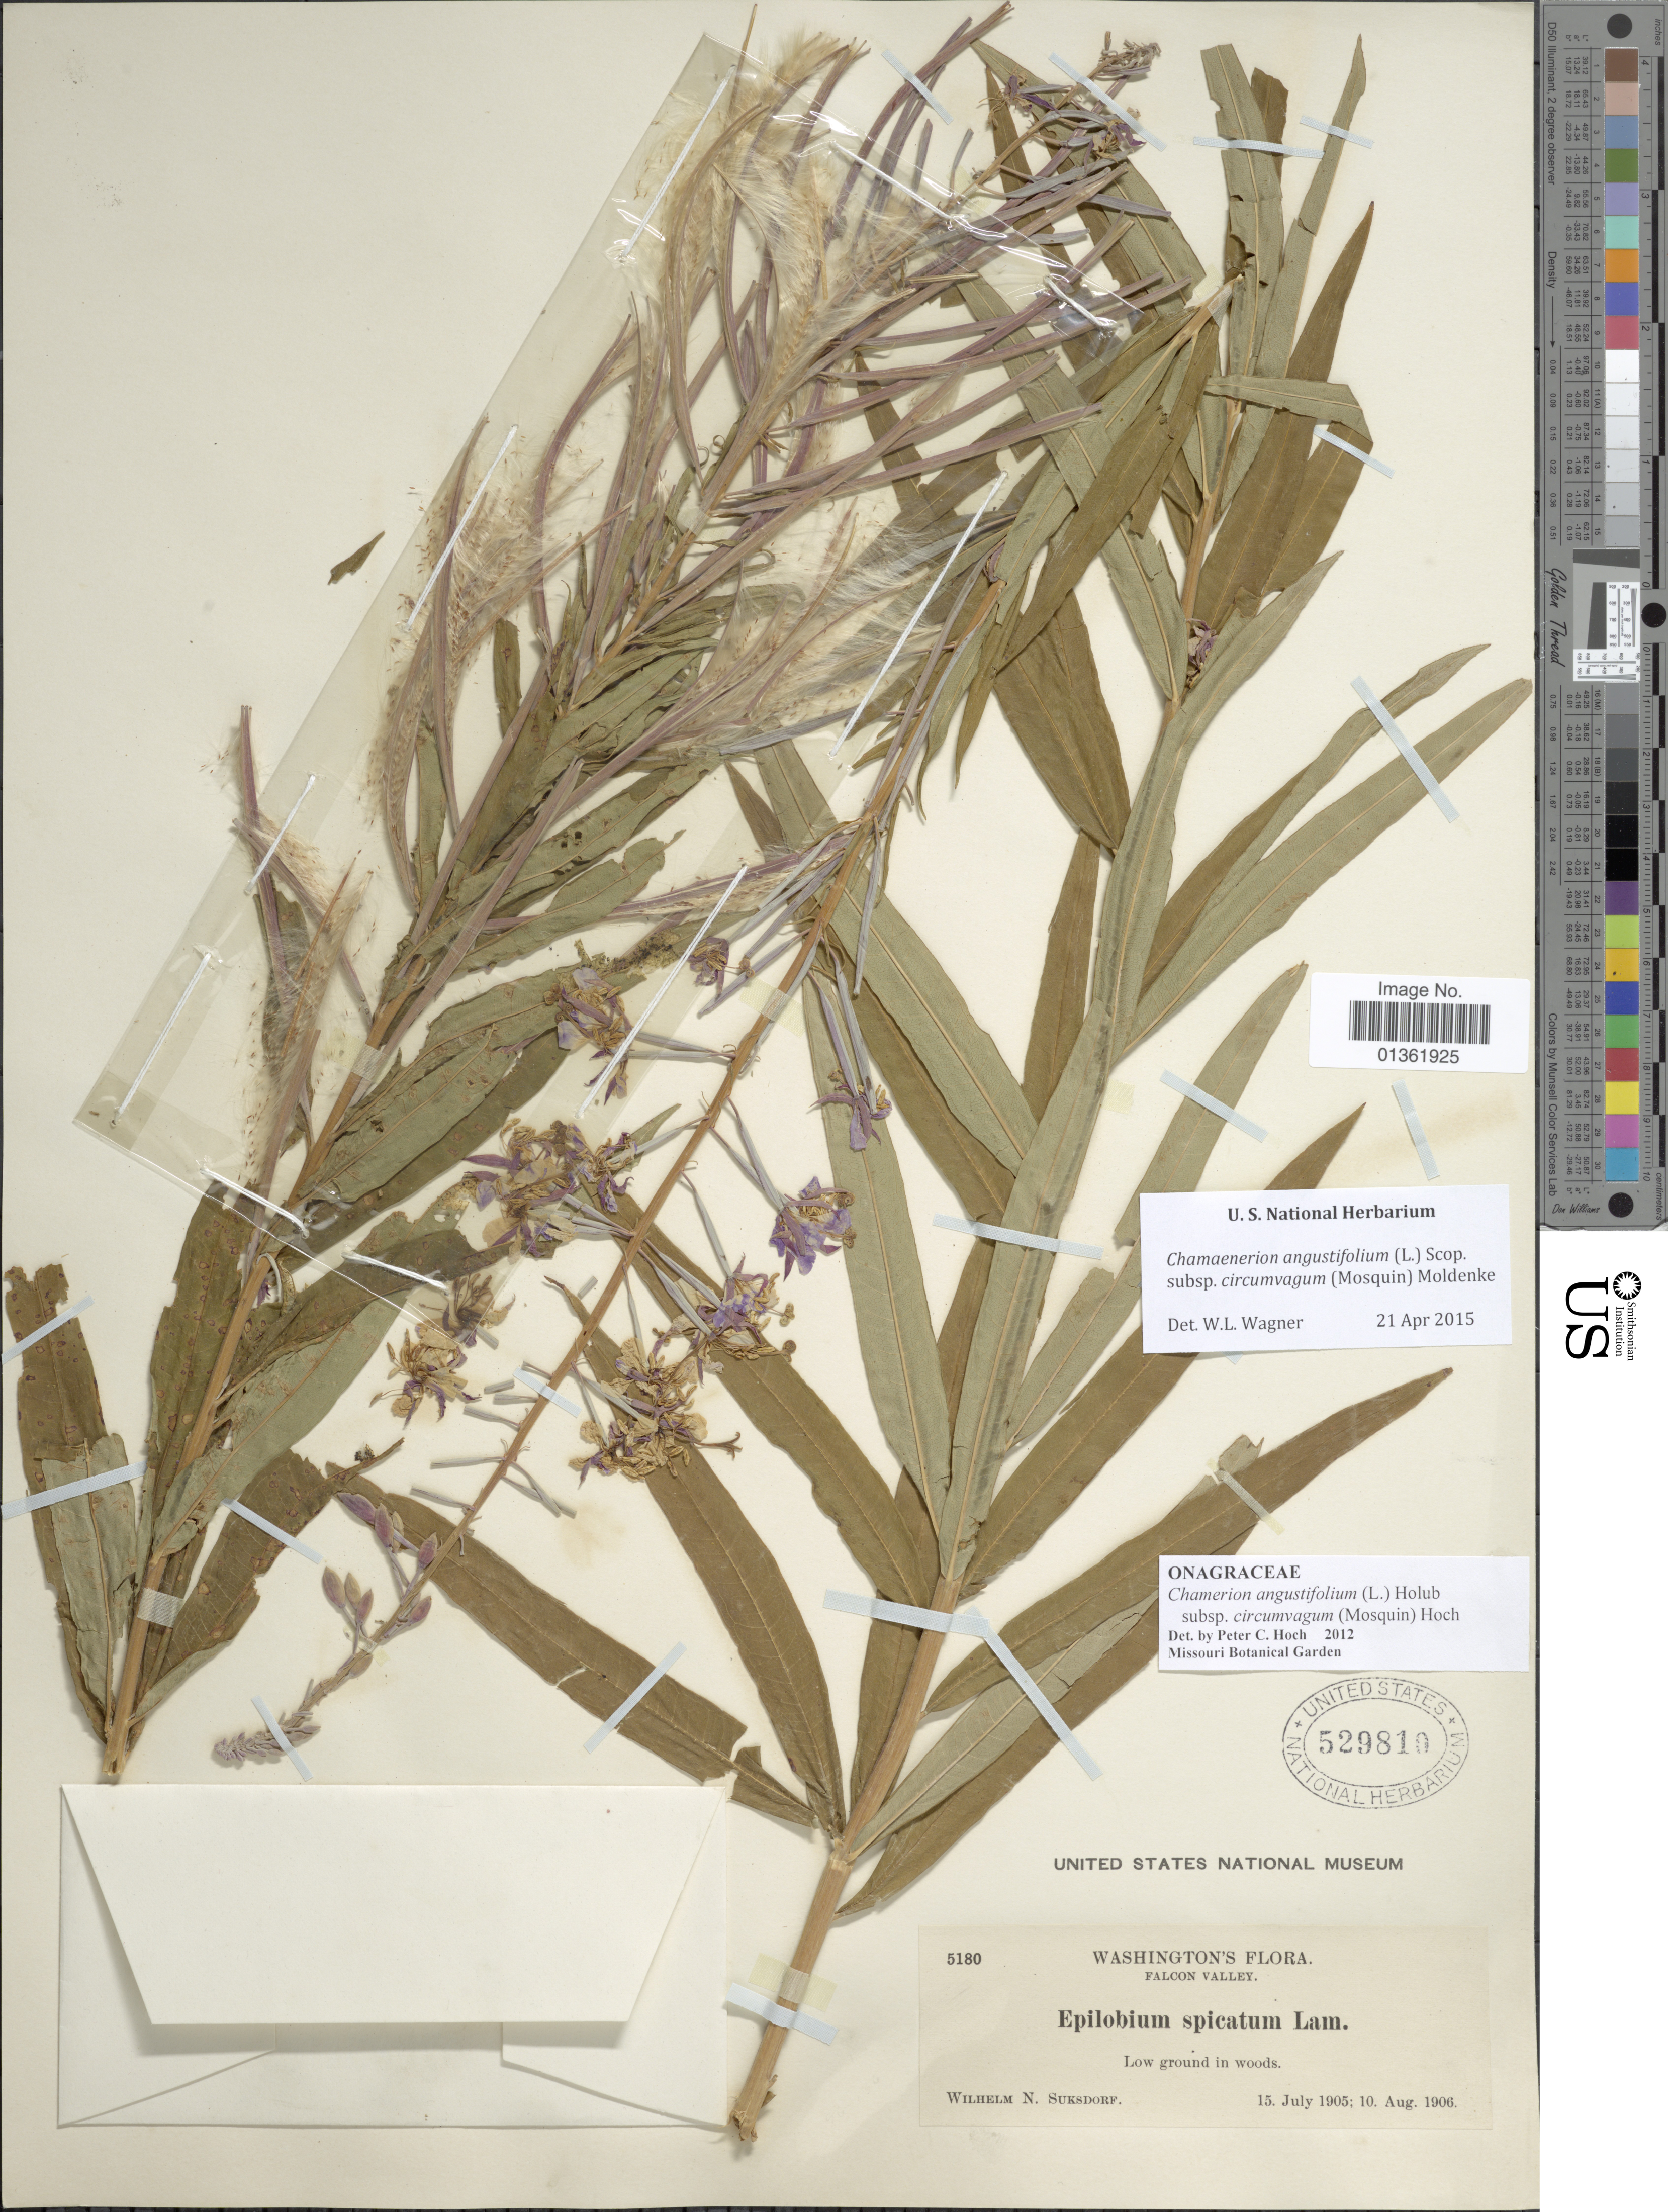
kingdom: Plantae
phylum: Tracheophyta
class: Magnoliopsida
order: Myrtales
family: Onagraceae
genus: Chamaenerion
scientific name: Chamaenerion angustifolium subsp. circumvagum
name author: (Mosquin) Moldenke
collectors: W. N. Suksdorf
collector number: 5180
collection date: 1905-07-15/1906-08-10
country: United States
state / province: Washington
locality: Falcon Valley.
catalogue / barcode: US 529810